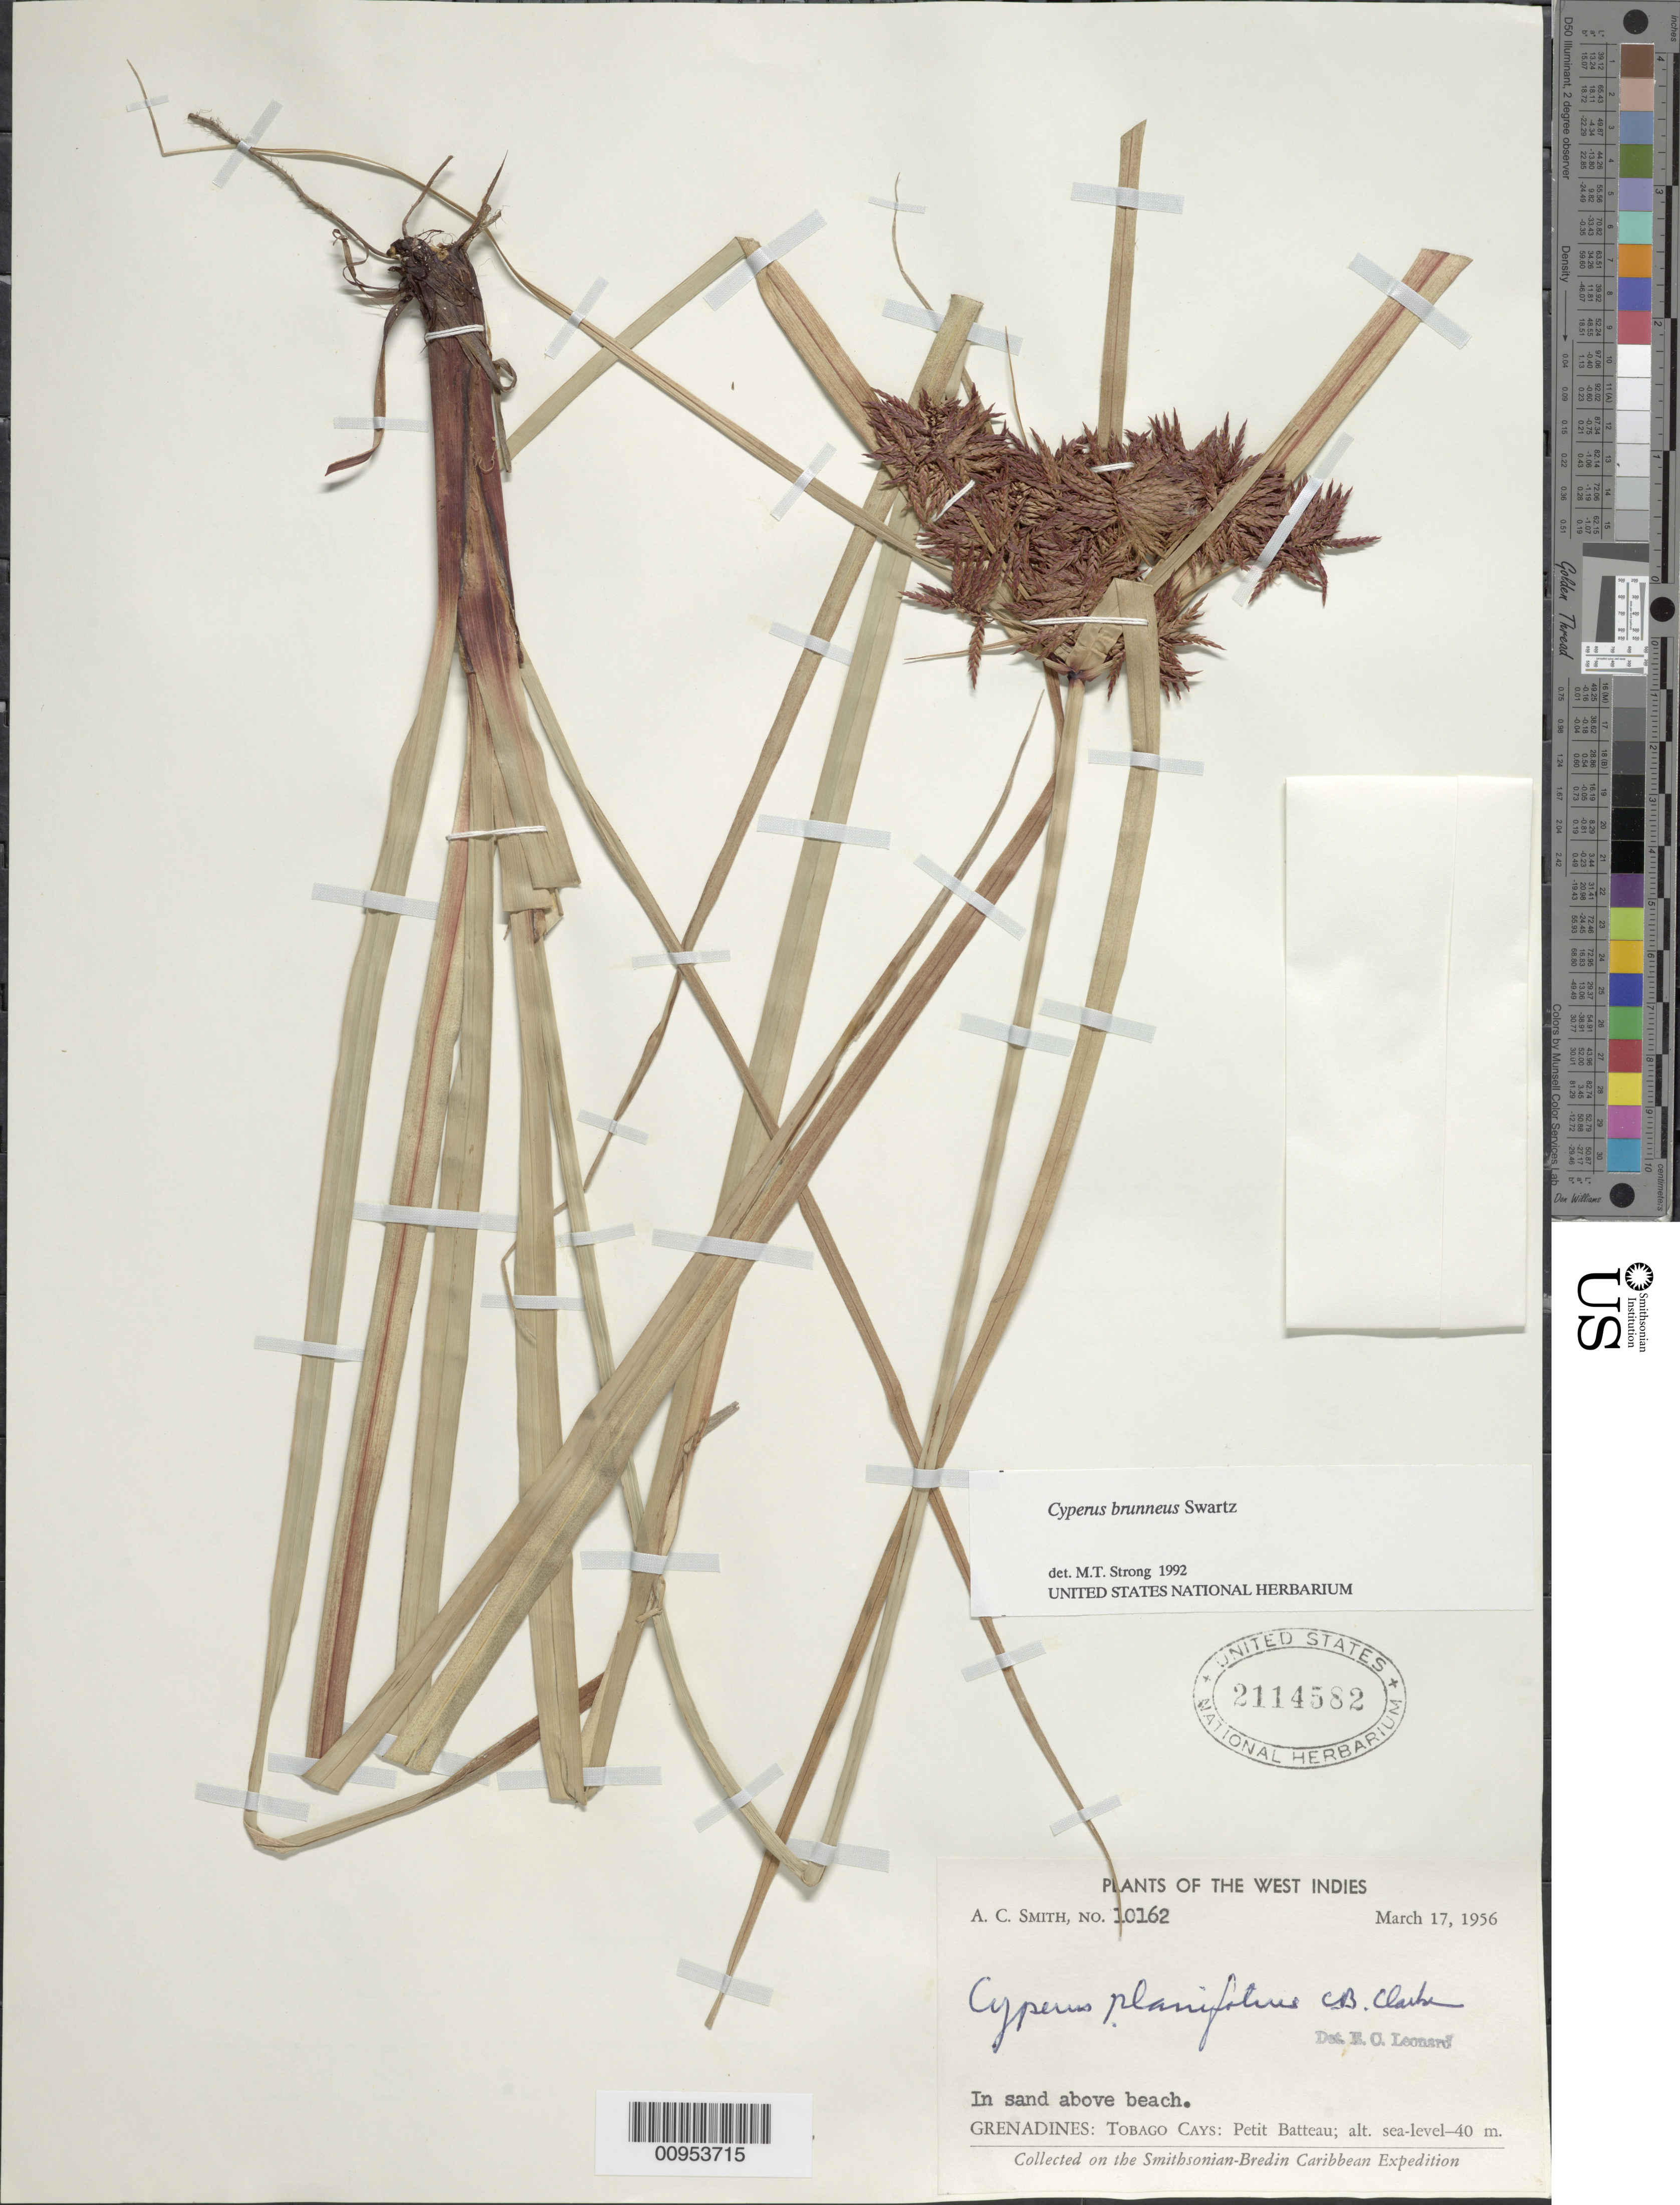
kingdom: Plantae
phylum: Tracheophyta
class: Liliopsida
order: Poales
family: Cyperaceae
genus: Cyperus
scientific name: Cyperus brunneus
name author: Sw.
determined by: Strong, M. T., (US), Smithsonian Institution - National Museum of Natural History (UNITED STATES)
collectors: A. C. Smith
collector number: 10162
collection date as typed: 17 Mar 1956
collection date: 1956-03-17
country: St. Vincent - Grenadines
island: Grenadines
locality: Tobago Cays, Petit Batteau, above beach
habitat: In sand above beach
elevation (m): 0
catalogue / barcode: US 2114582